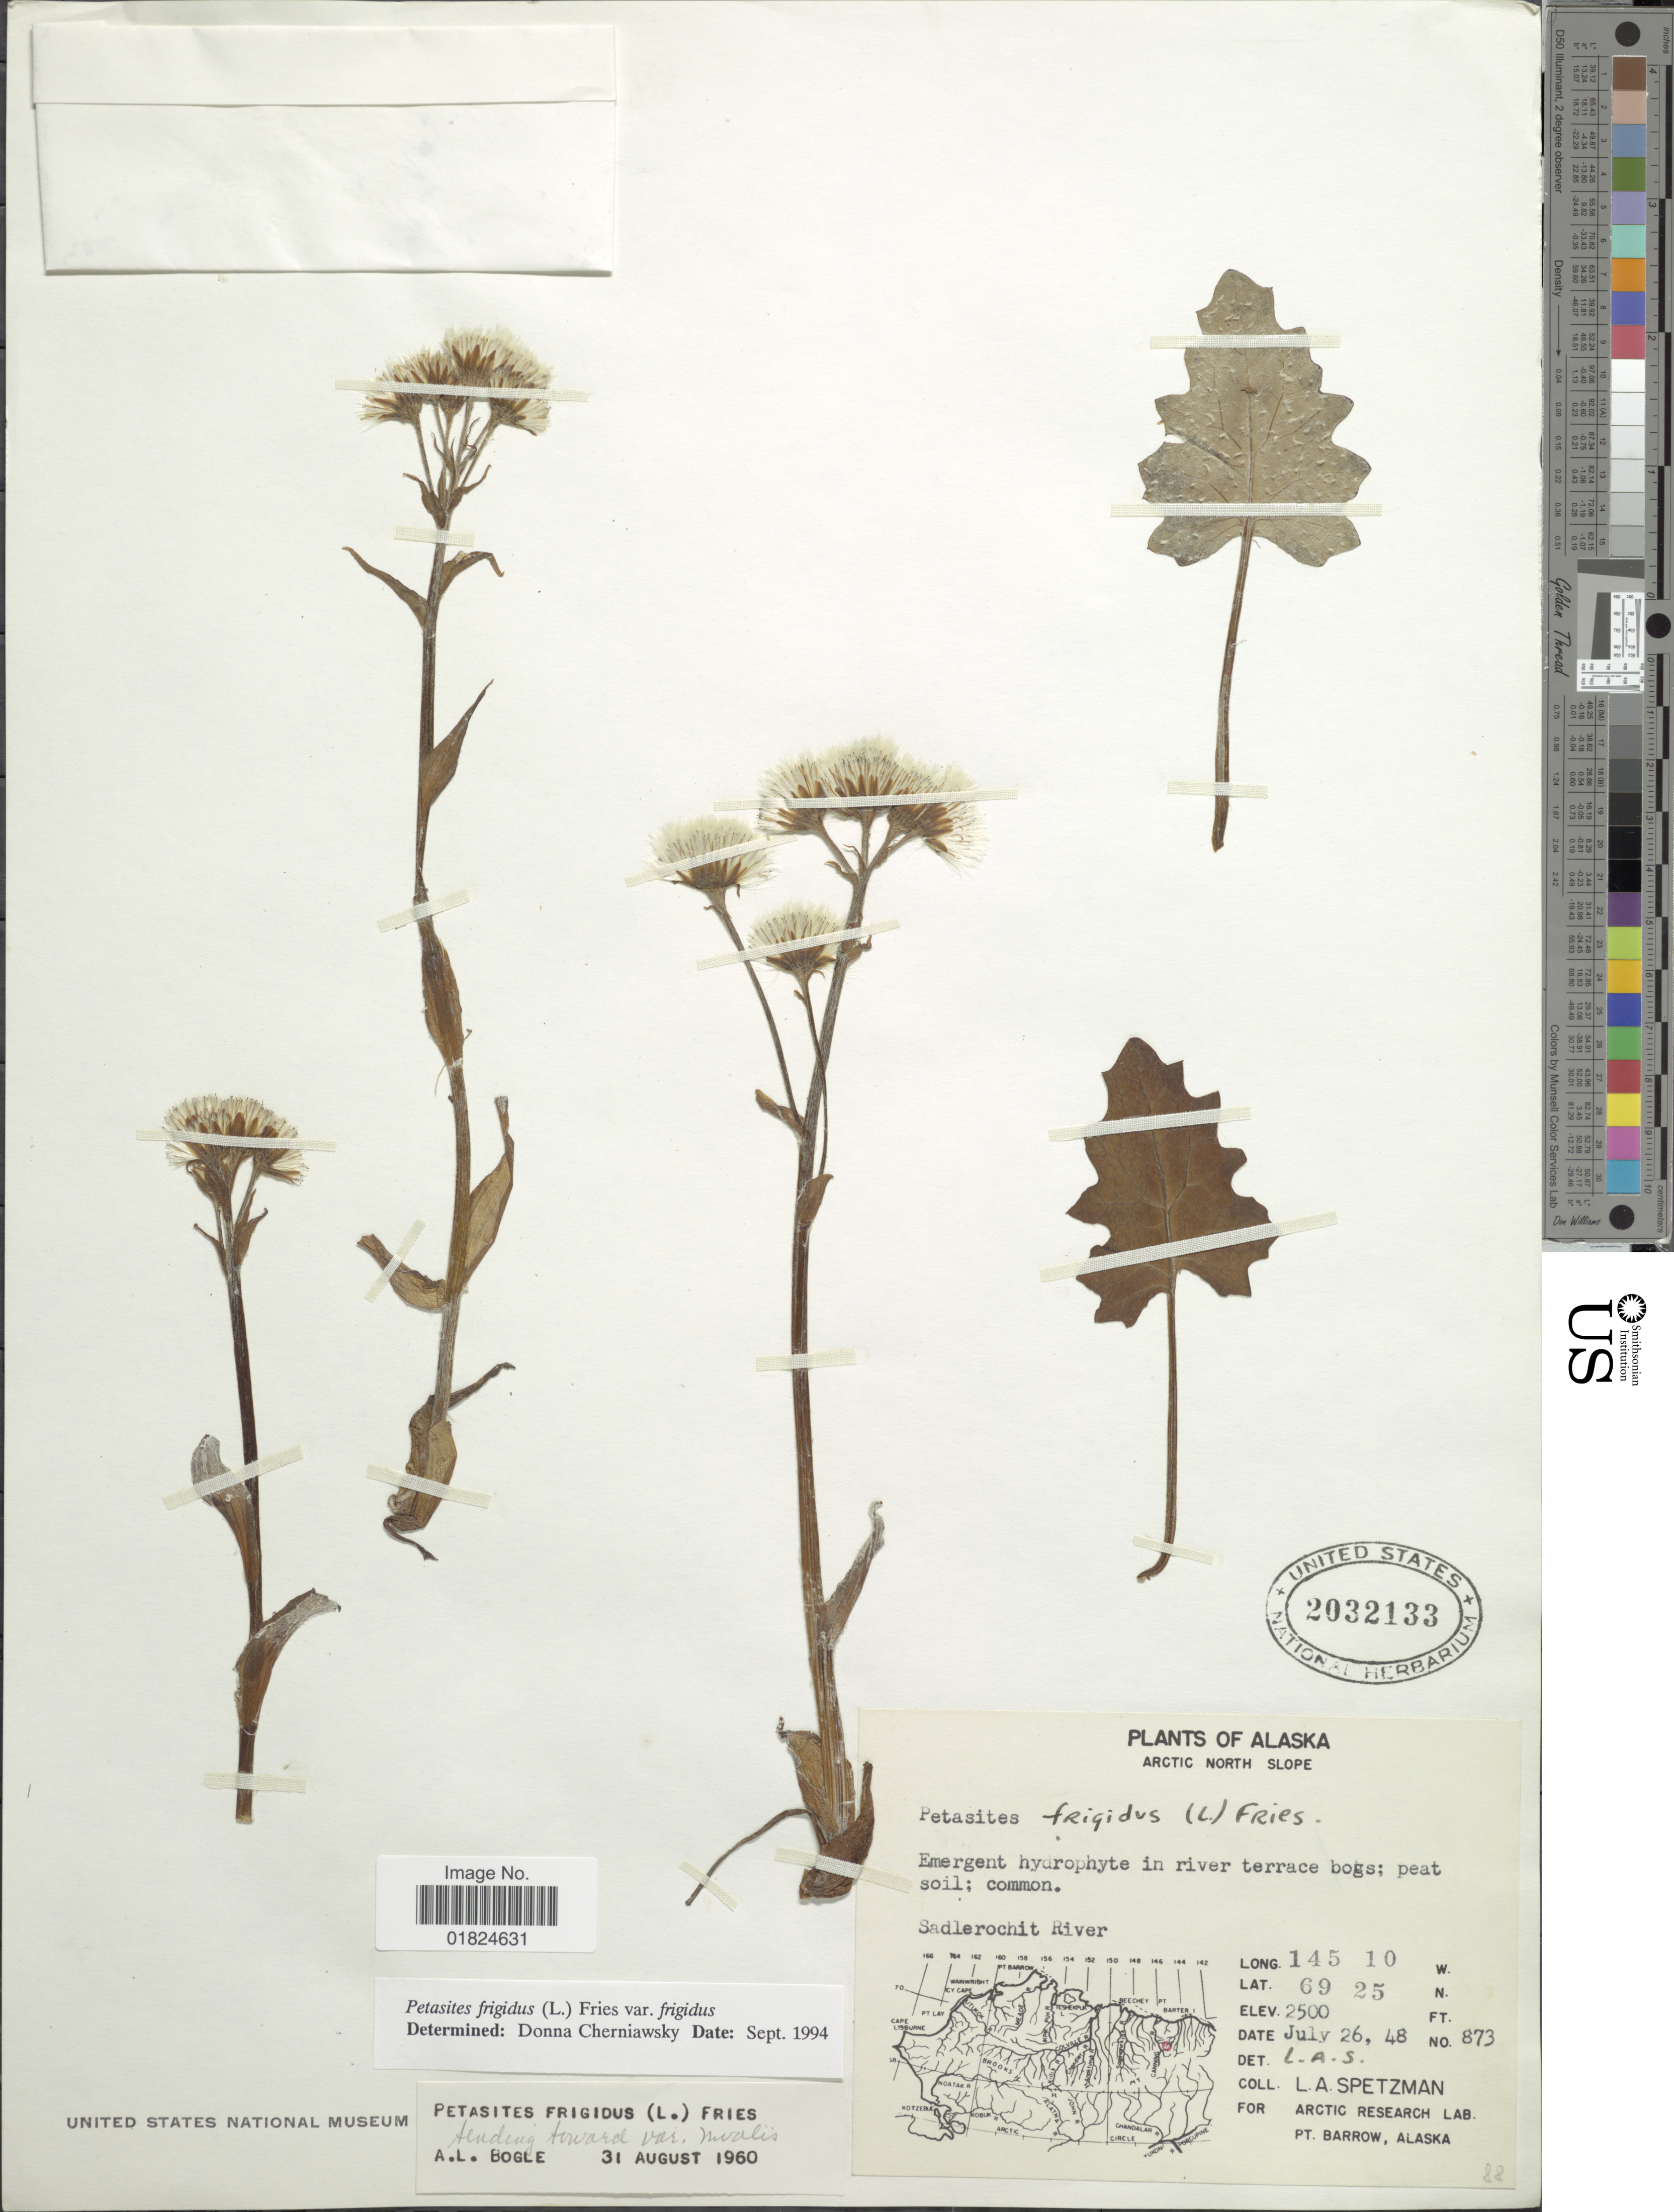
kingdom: Plantae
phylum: Tracheophyta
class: Magnoliopsida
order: Asterales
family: Asteraceae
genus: Petasites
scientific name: Petasites frigidus var. frigidus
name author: (L.) Fr.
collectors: L. Spetzman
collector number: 873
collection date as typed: Transcribed d/m/y: 26/7/48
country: United States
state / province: Alaska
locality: Arctic North slope. Sadlerochit River.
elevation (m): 762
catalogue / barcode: US 2032133